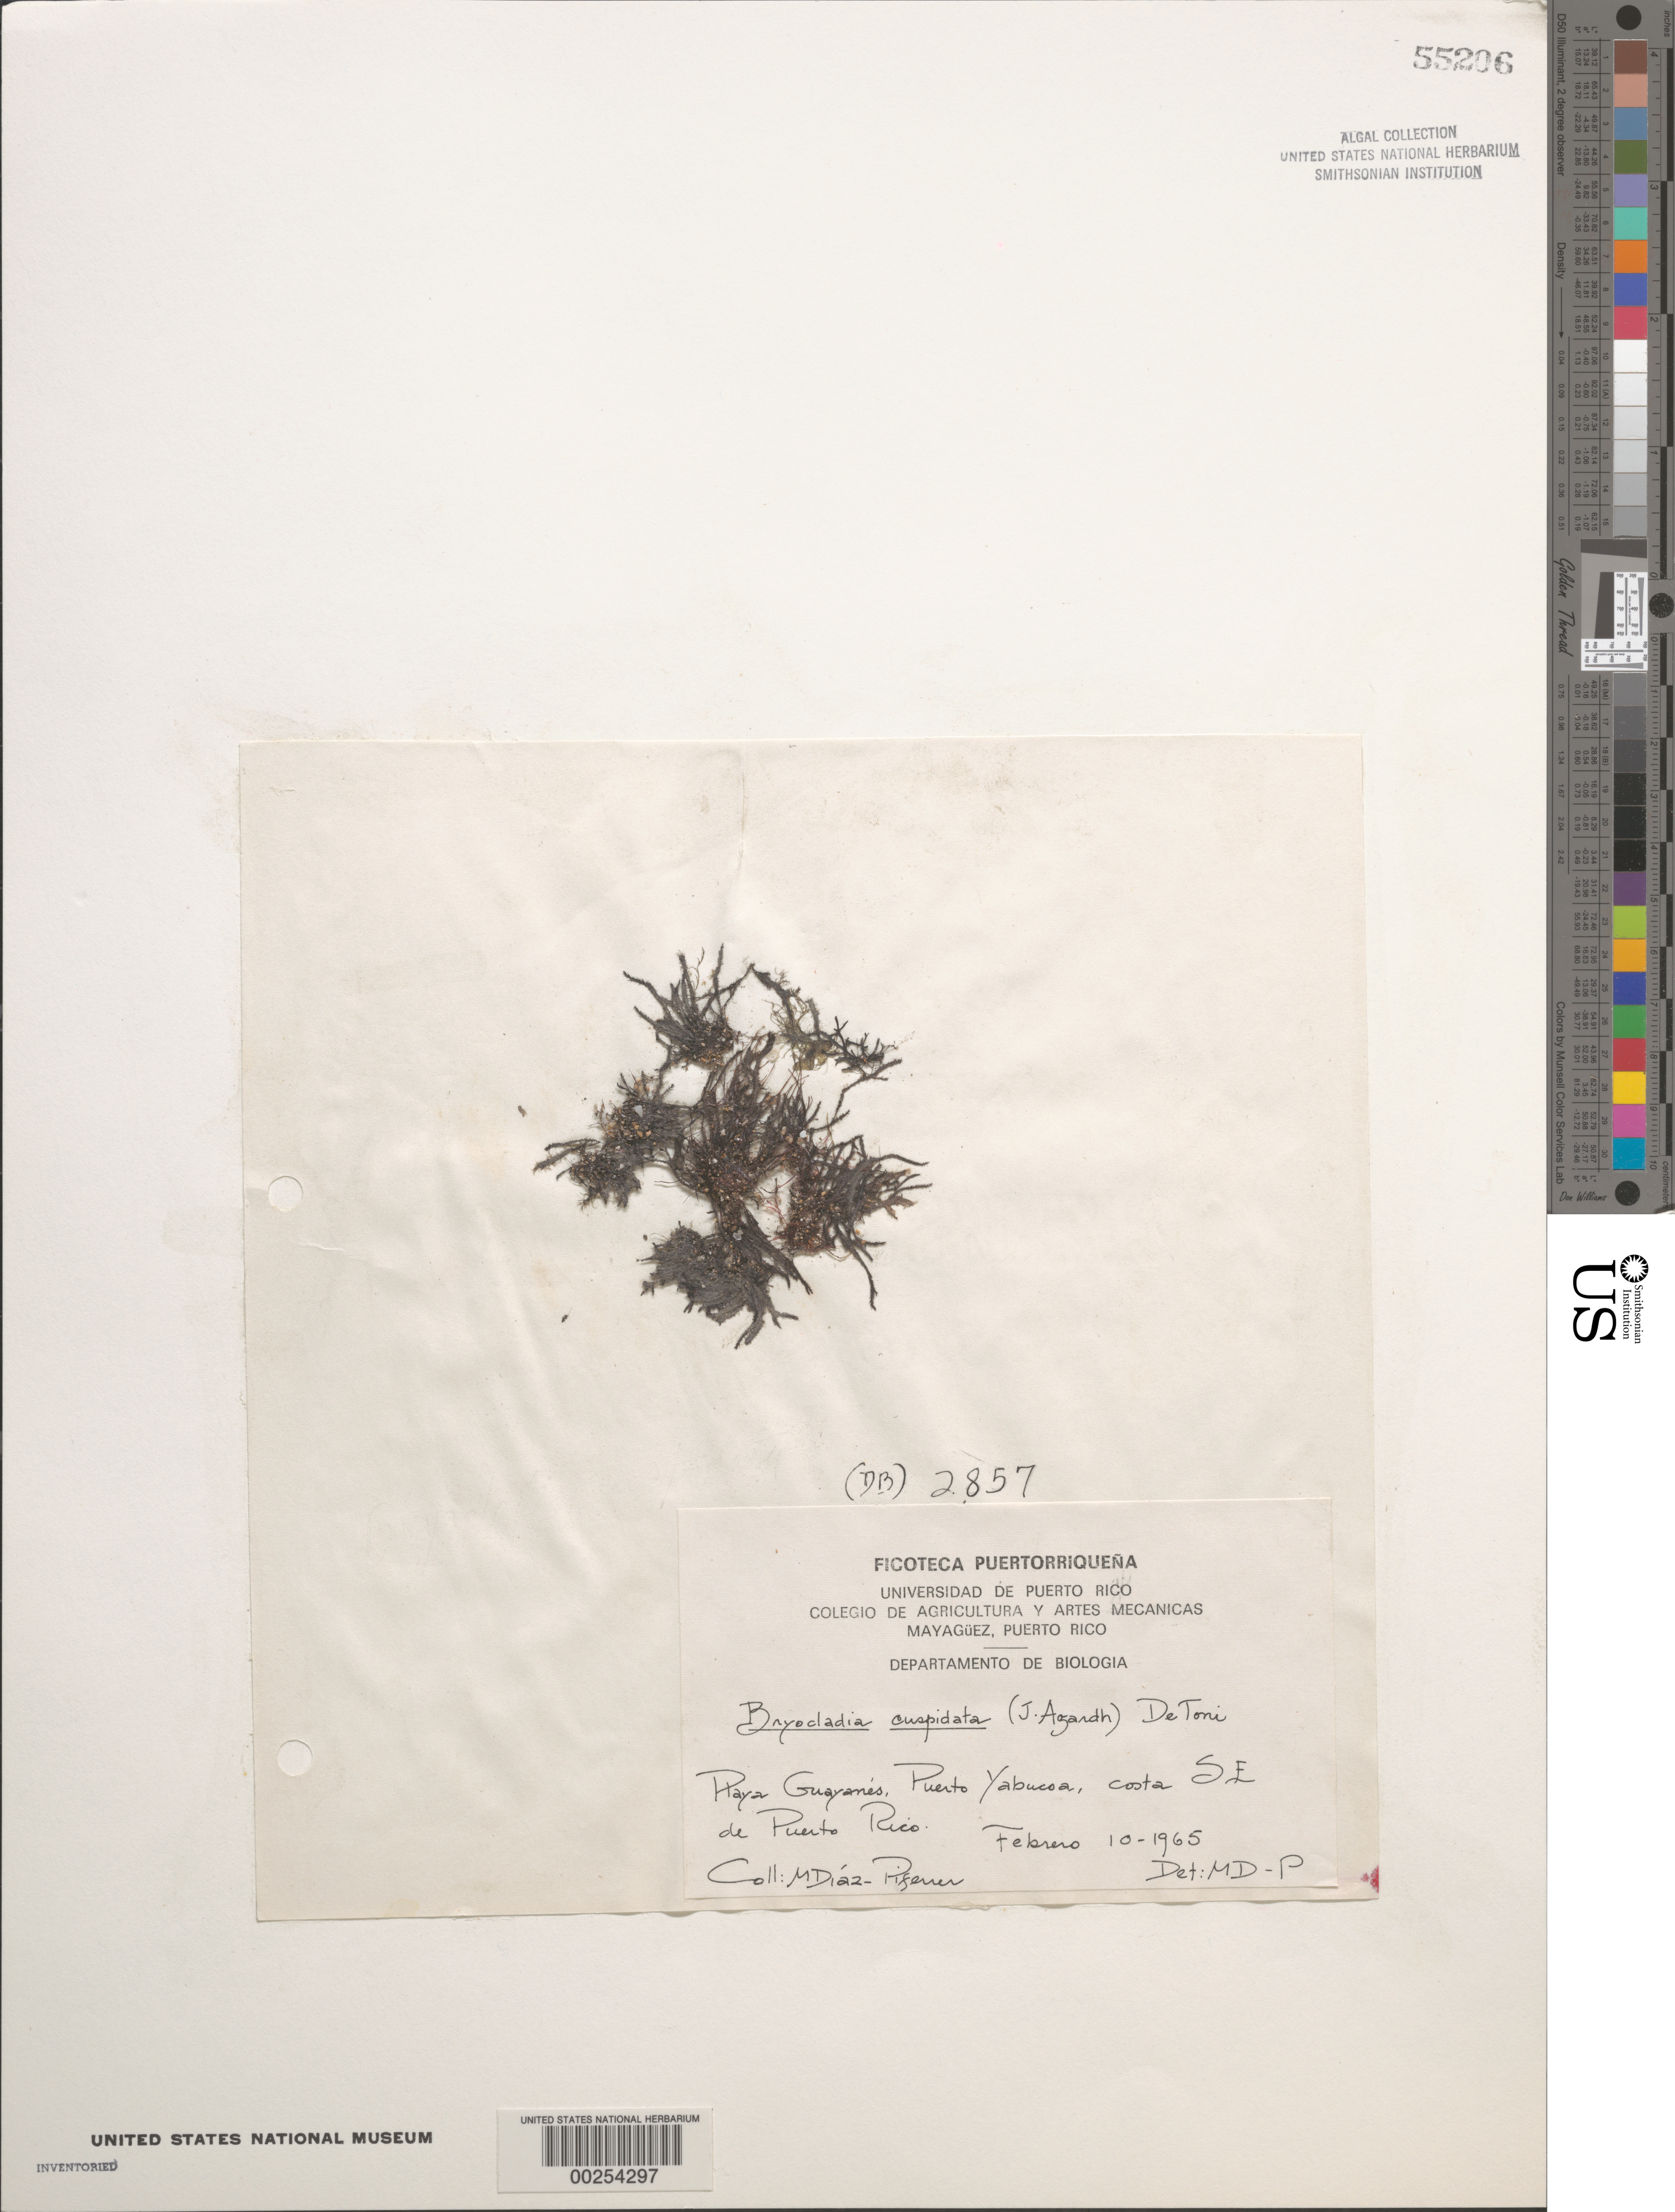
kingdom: Plantae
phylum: Rhodophyta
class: Florideophyceae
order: Ceramiales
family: Rhodomelaceae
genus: Bryocladia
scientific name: Bryocladia cuspidata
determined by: Diaz-Piferrer, M.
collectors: M. Diaz-Piferrer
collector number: (db) 2857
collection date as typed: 10 Feb 1965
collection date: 1965-02-10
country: Puerto Rico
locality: Playa guayanes, puerto yabucoa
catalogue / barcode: US 55206